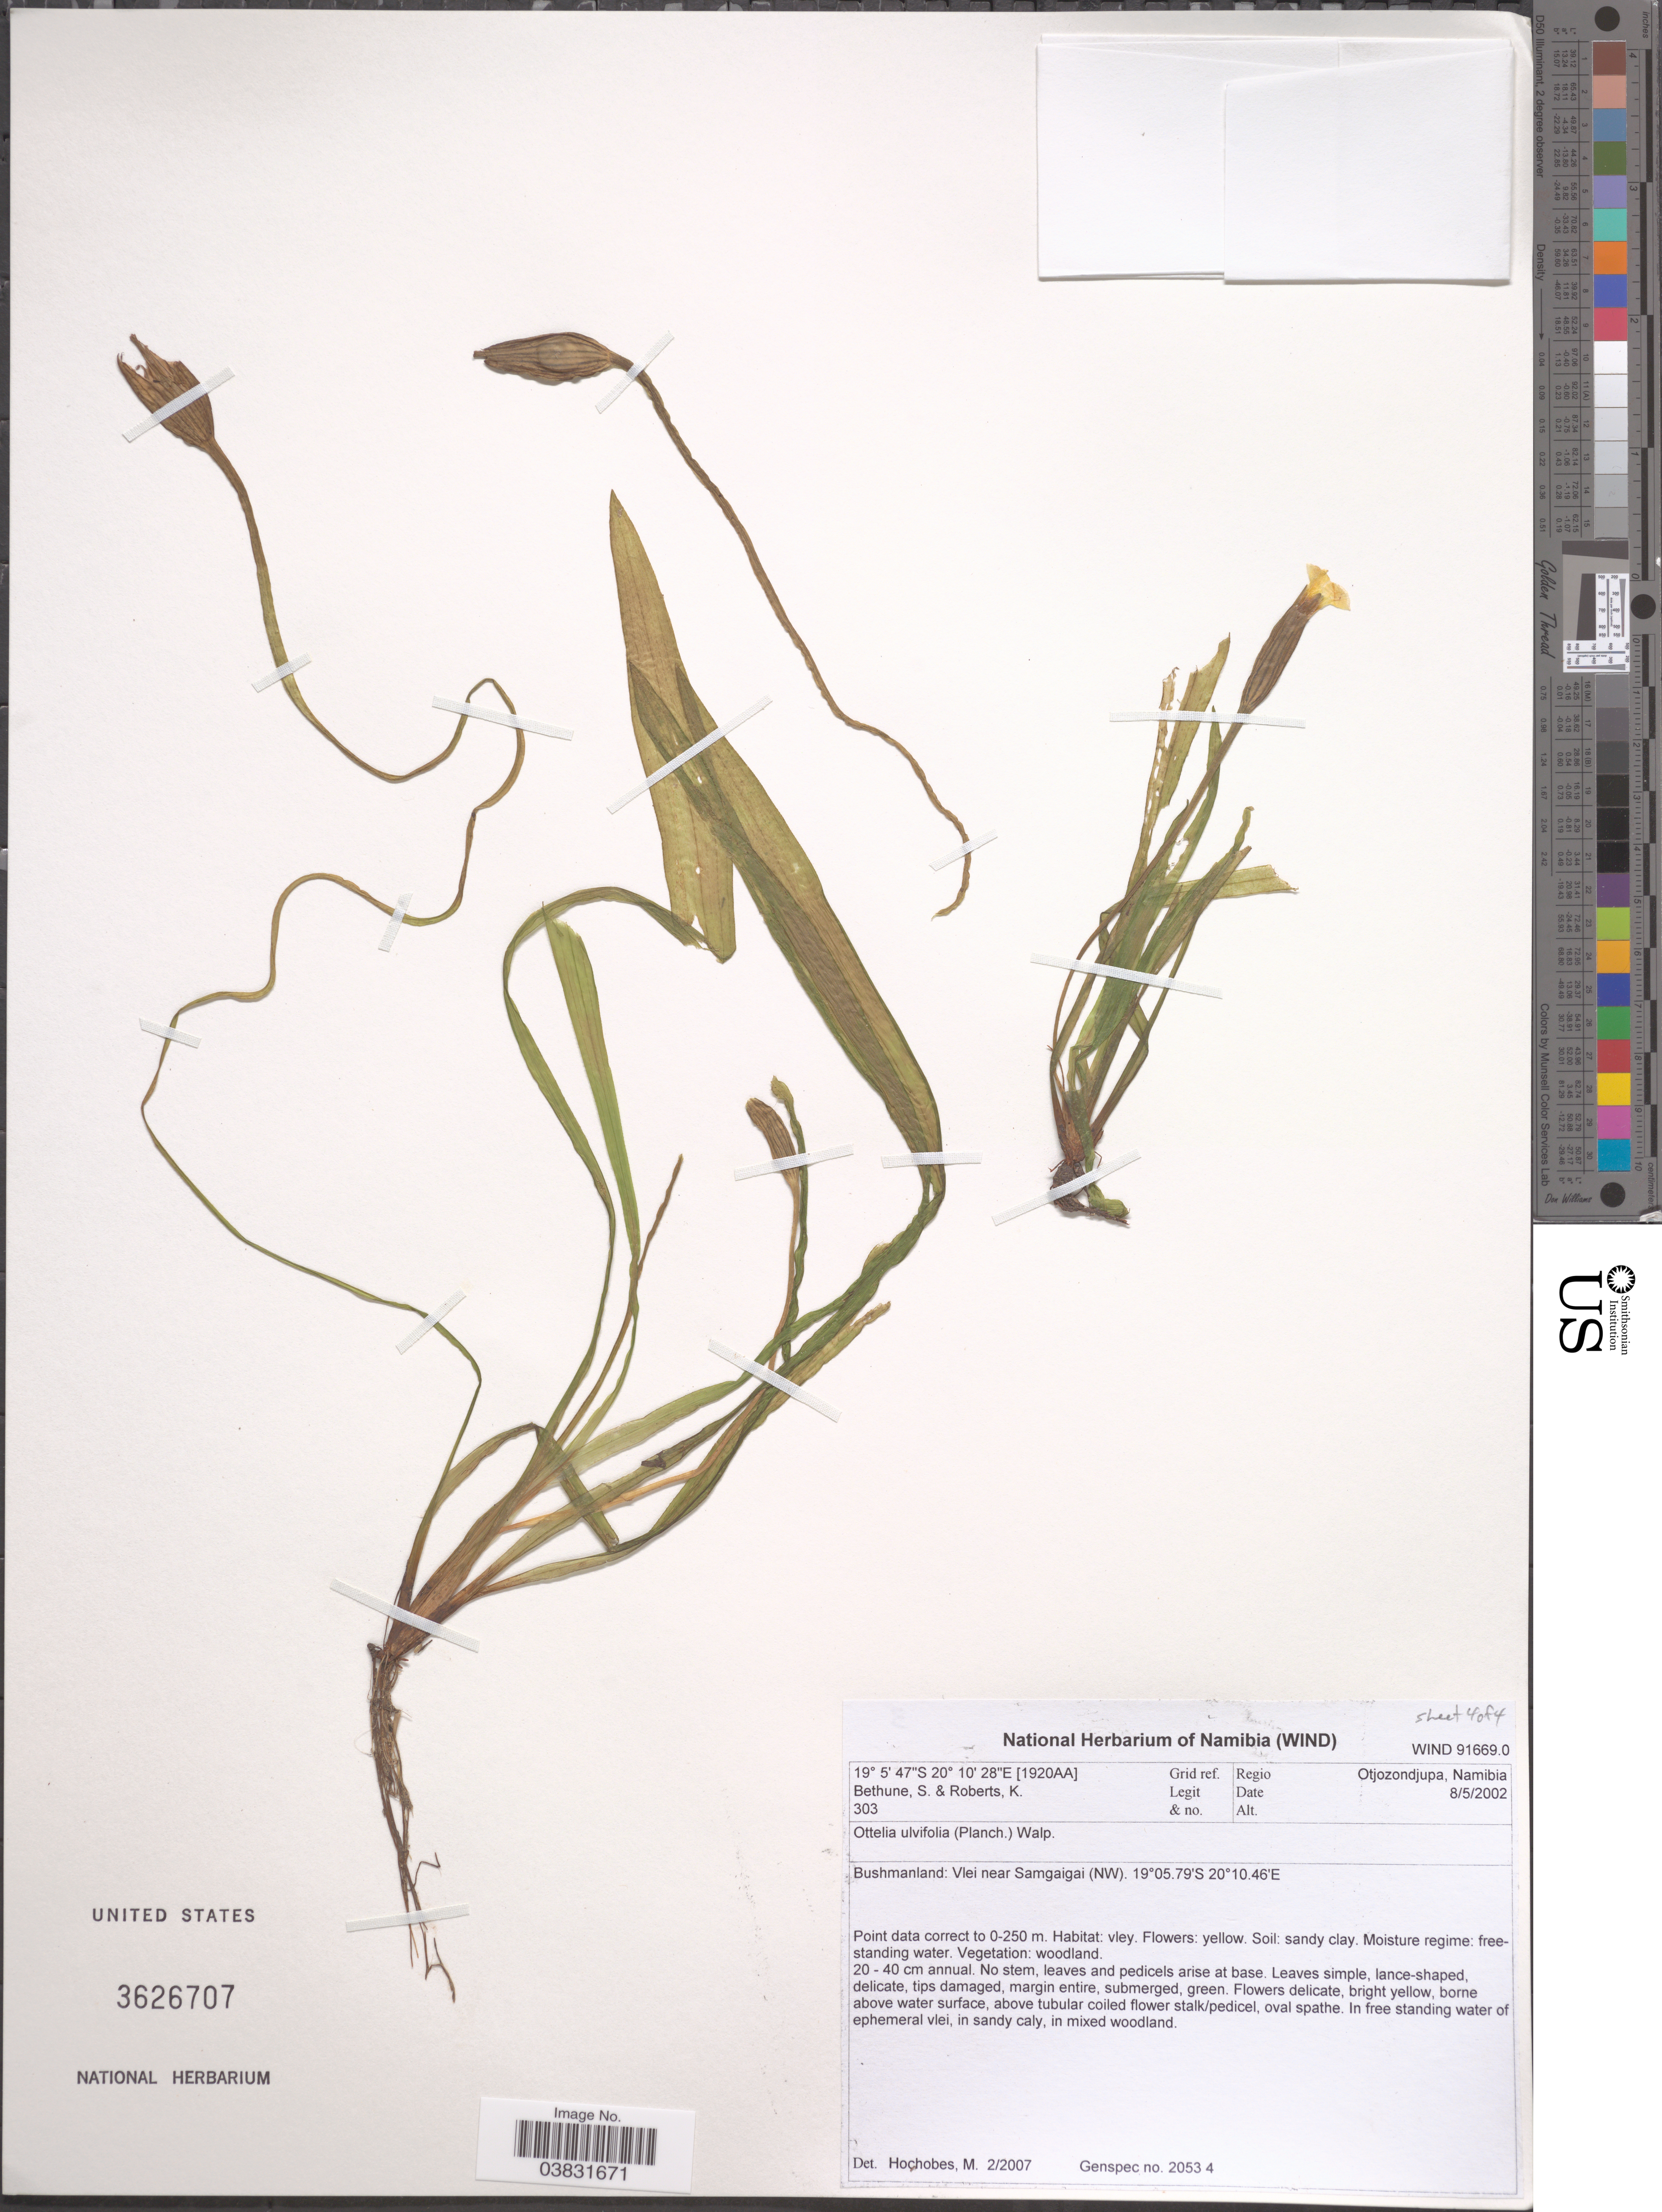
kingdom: Plantae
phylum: Tracheophyta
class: Liliopsida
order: Alismatales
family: Hydrocharitaceae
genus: Ottelia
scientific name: Ottelia ulvifolia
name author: Walp.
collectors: S. Bethune & K. Roberts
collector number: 303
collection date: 2002-05-08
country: Namibia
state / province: Otjozondjupa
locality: [1920AA] Grid ref. Regio Otjozondjupa, Namibia. Bushmanland: Vlei near Samgaigai (NW).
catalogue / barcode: US 3626707